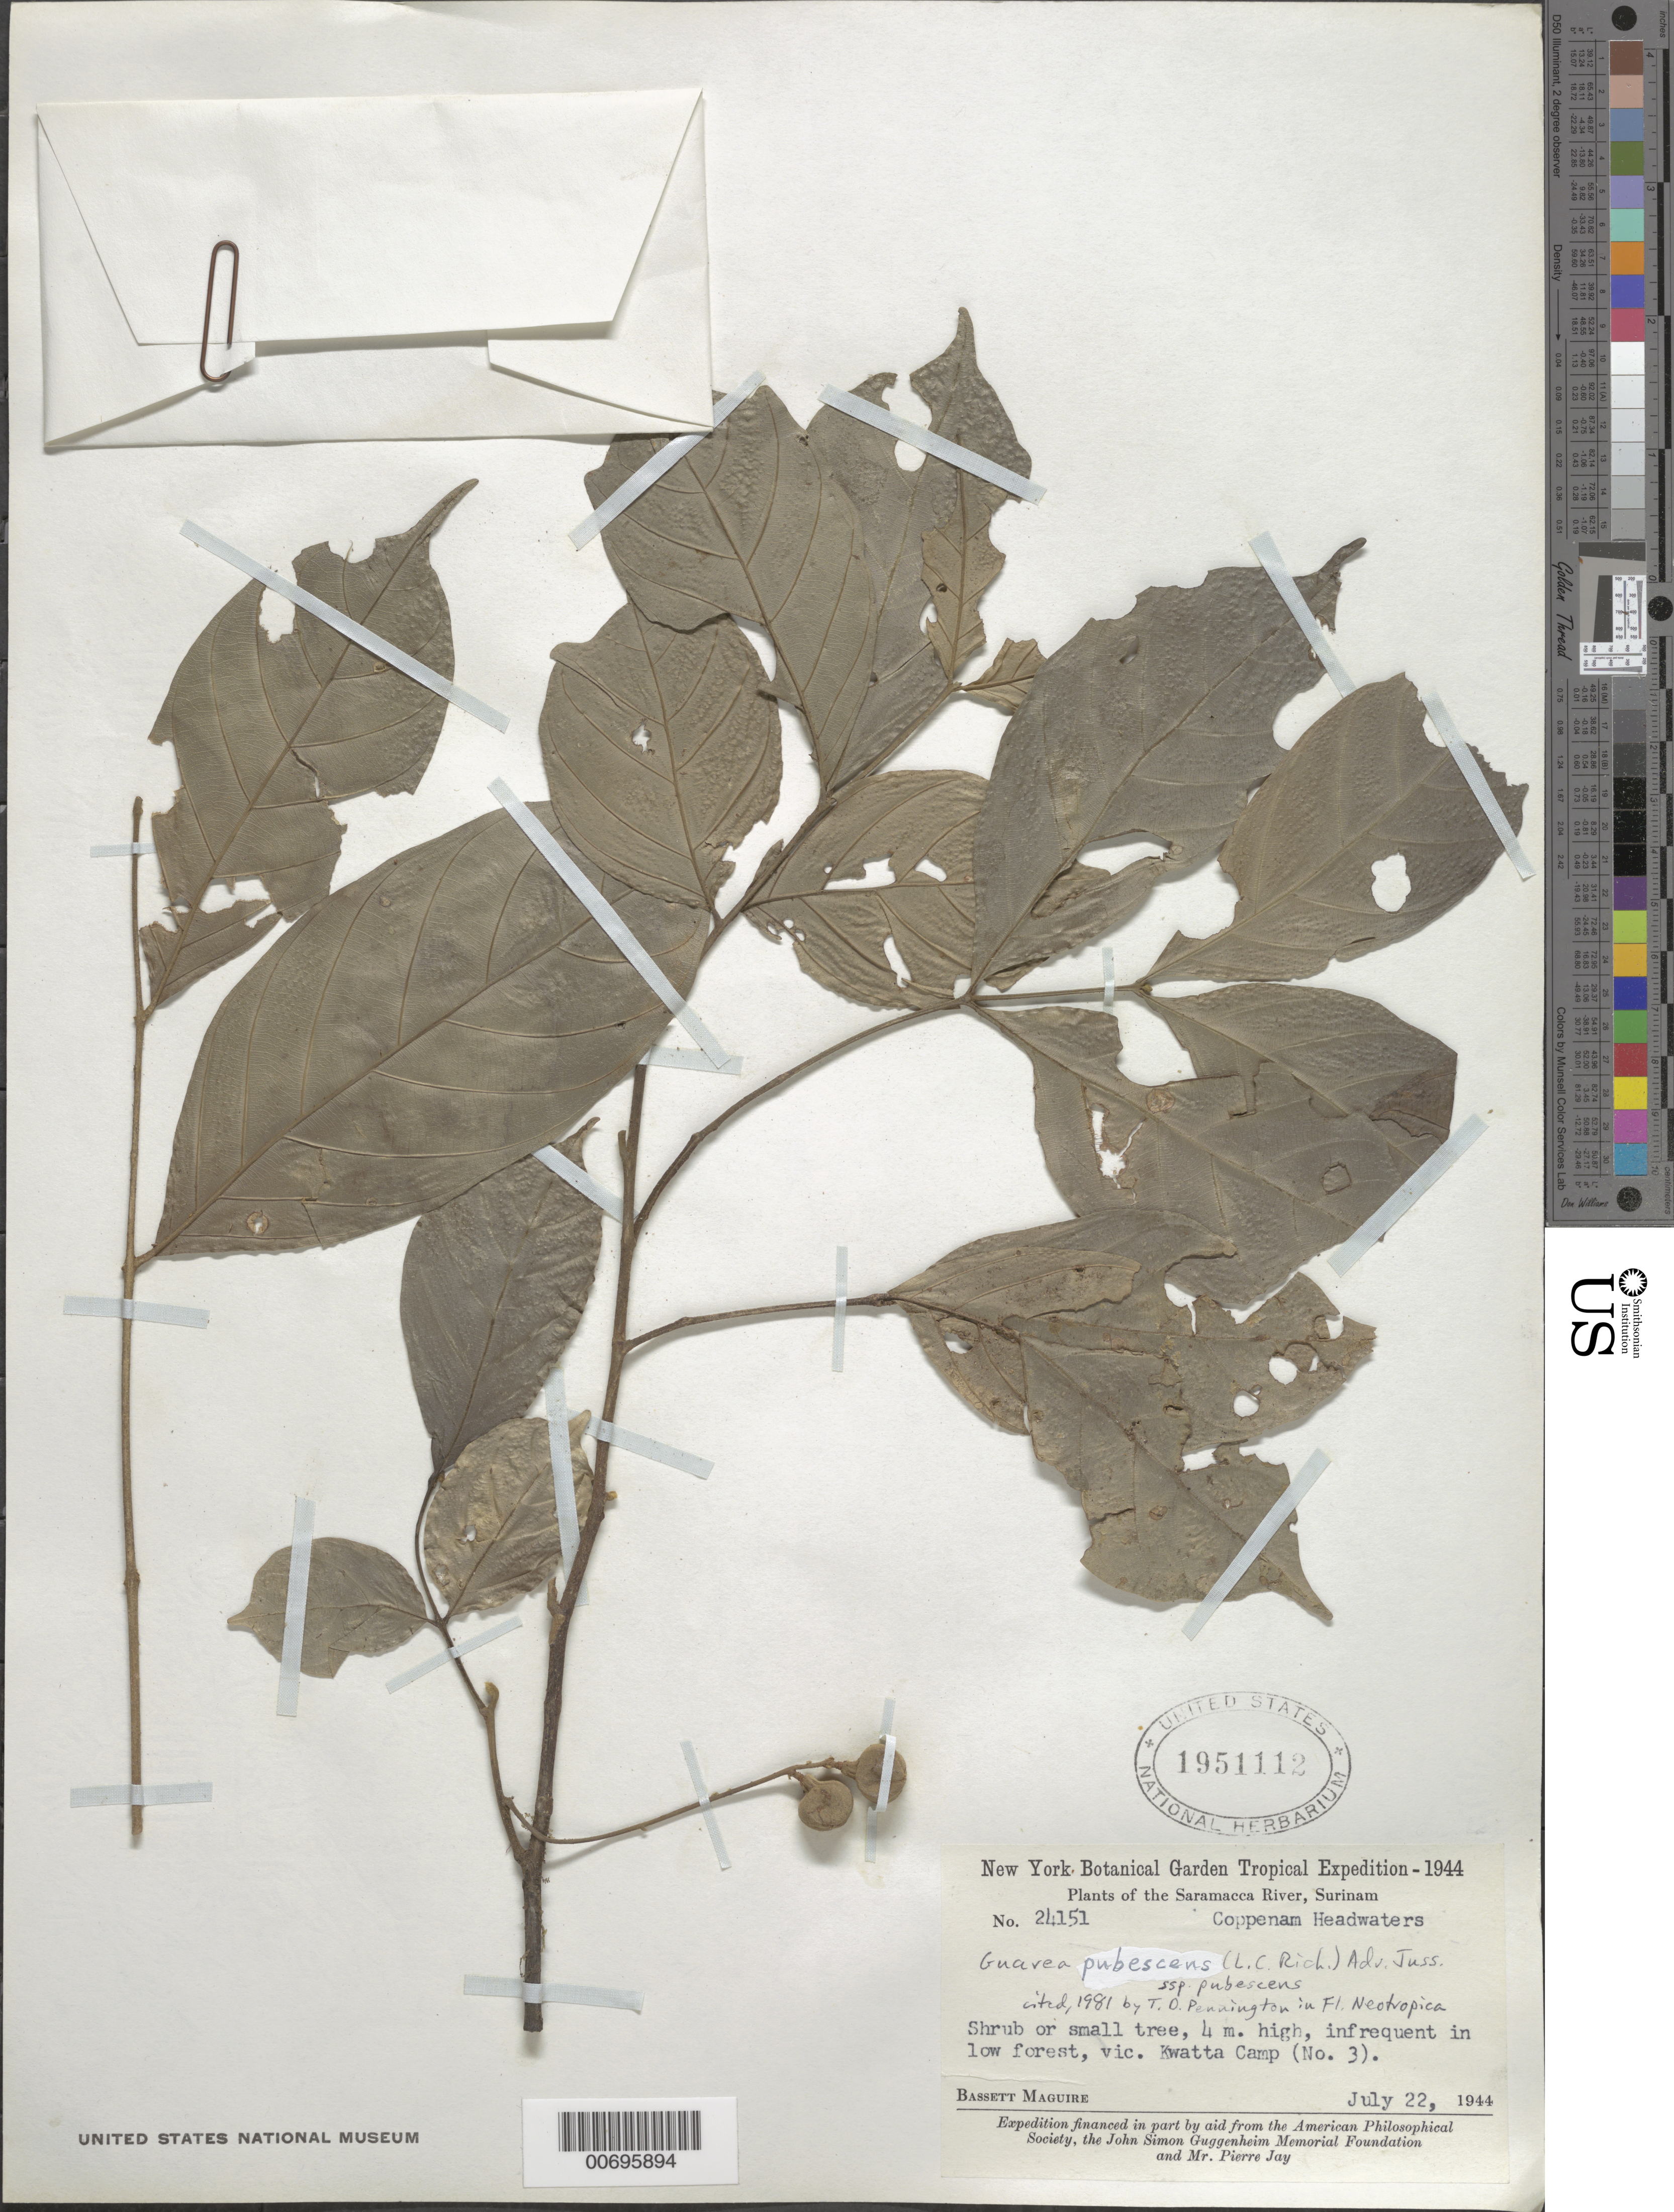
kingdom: Plantae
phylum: Tracheophyta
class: Magnoliopsida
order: Sapindales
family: Meliaceae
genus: Guarea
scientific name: Guarea pubescens subsp. pubescens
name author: (Rich.) A. Juss.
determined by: Pennington, T. D., (K)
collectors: B. Maguire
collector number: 24151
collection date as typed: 22-Jul-44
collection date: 1944-07-22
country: Suriname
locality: Coppename River Headwaters, Kwatta Camp (No. 3)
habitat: Low forest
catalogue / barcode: US 1951112